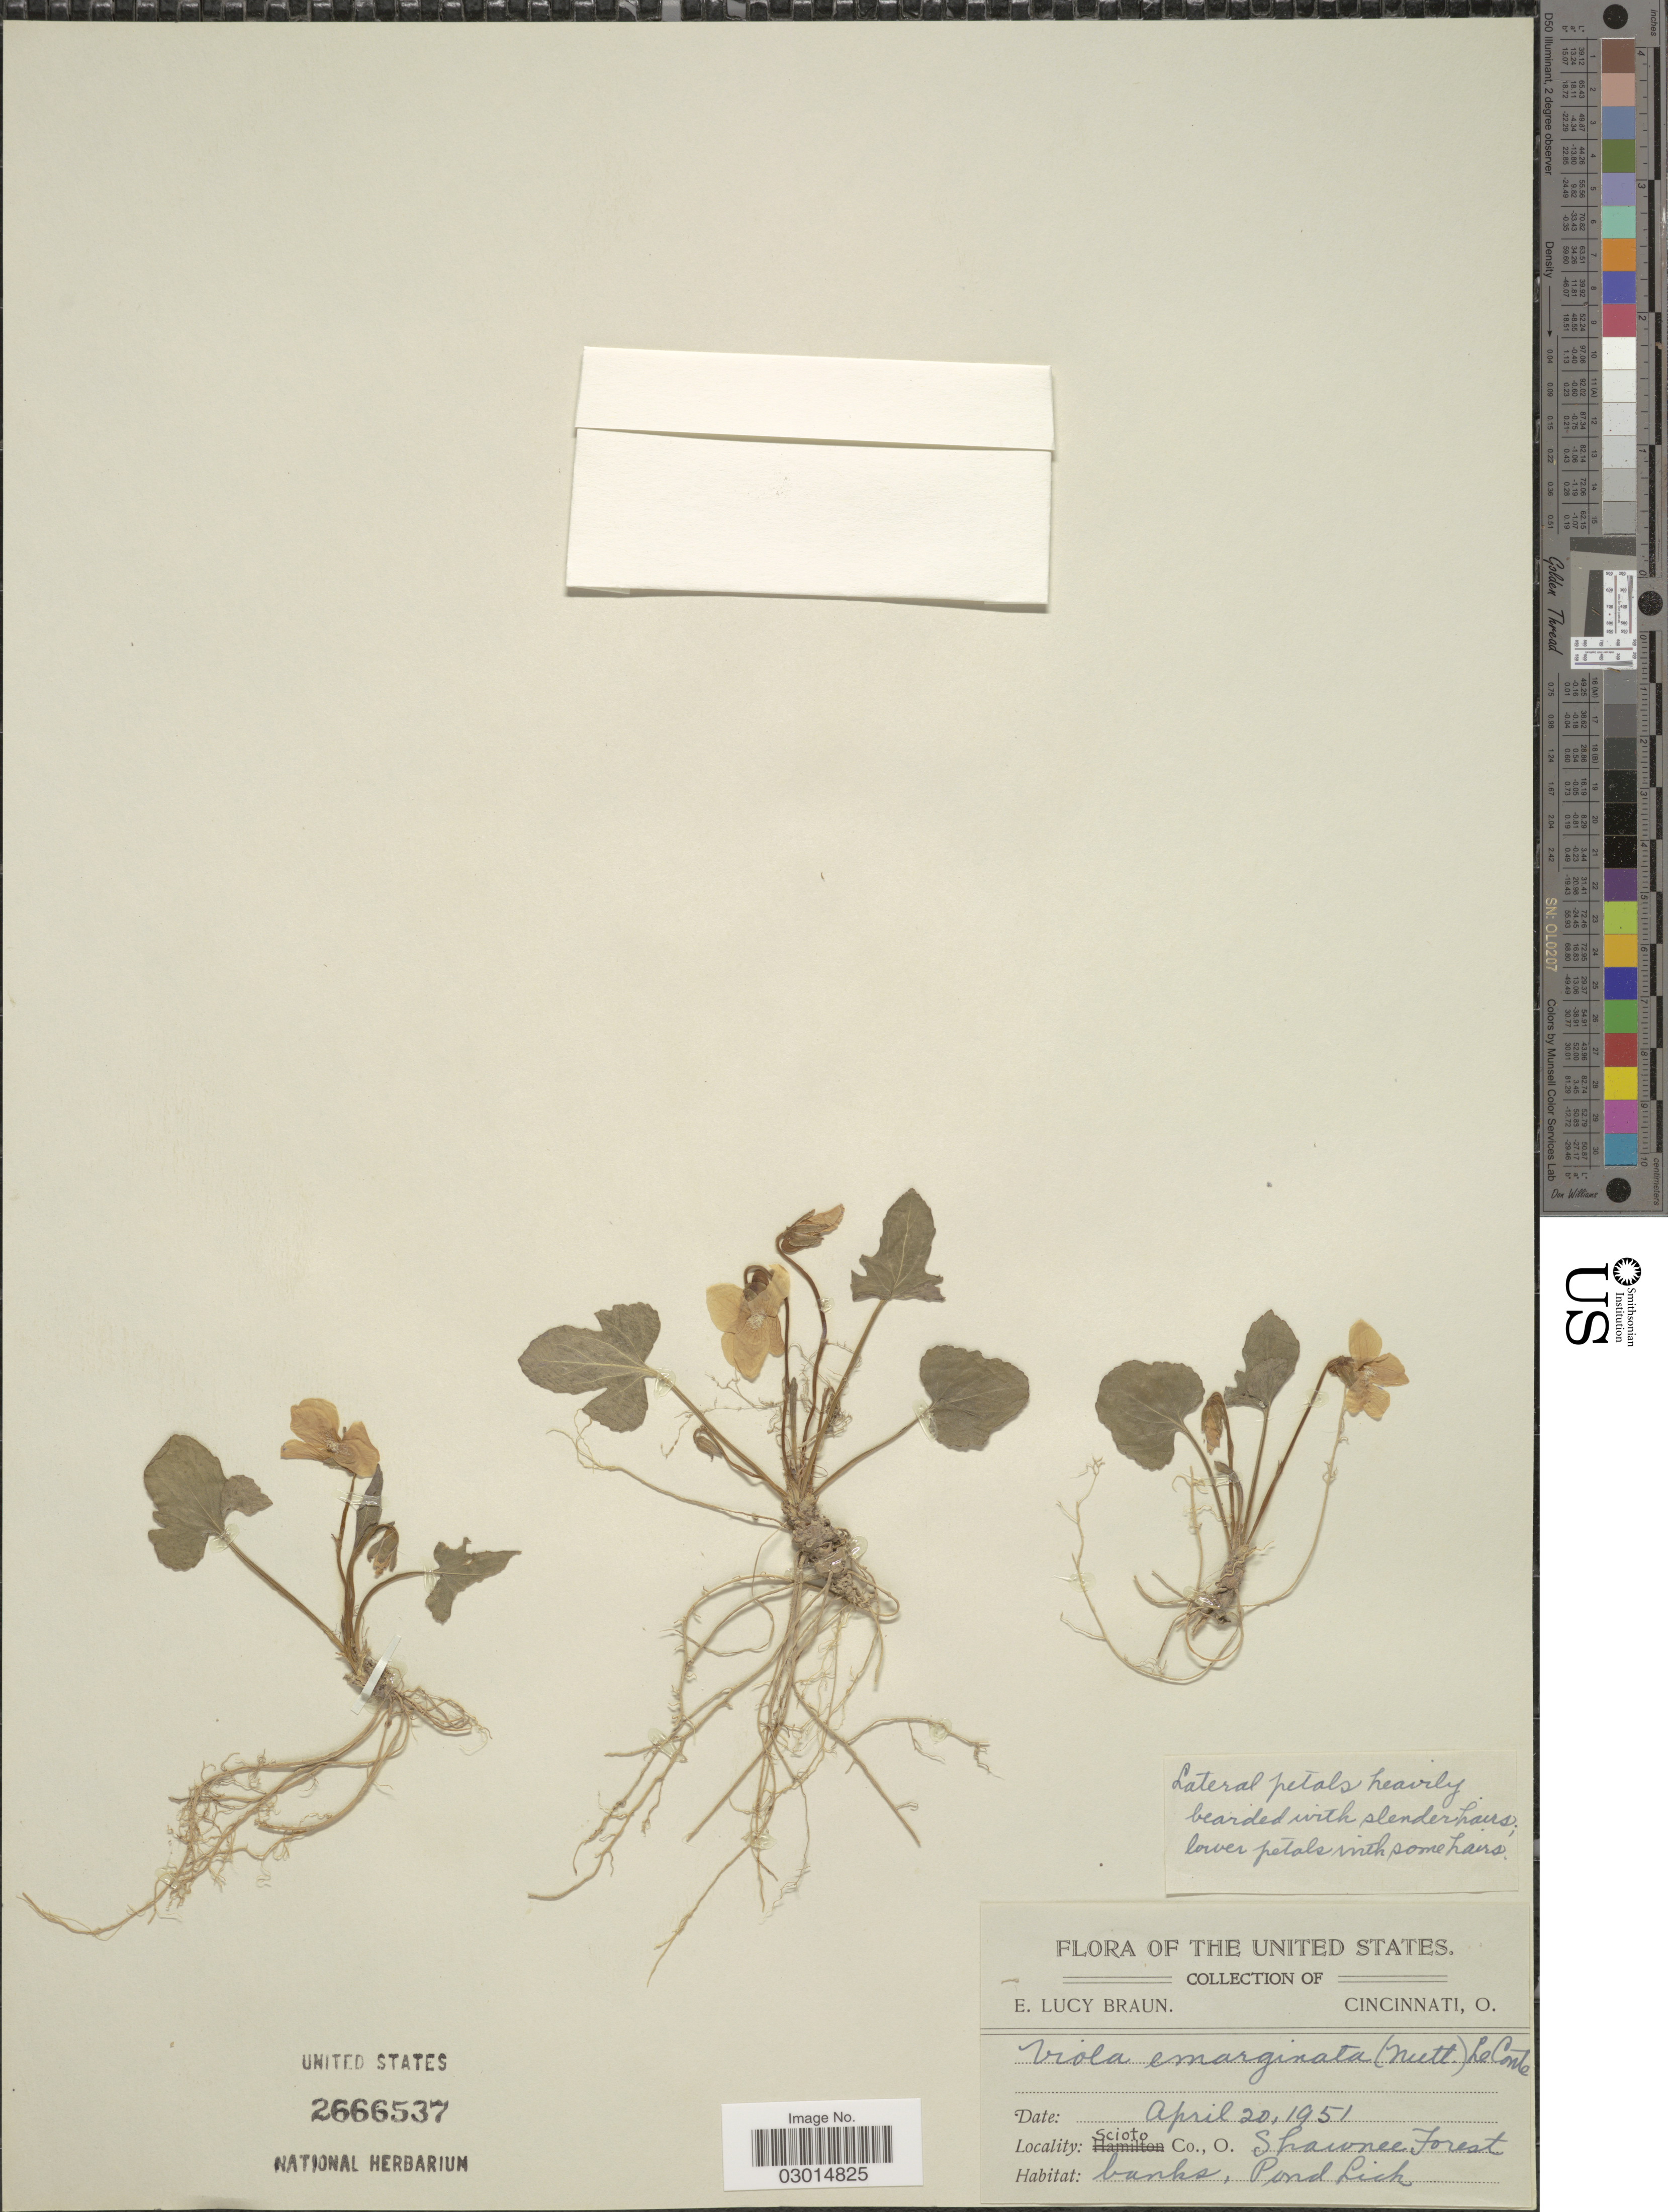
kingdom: Plantae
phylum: Tracheophyta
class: Magnoliopsida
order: Malpighiales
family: Violaceae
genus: Viola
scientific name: Viola emarginata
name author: (Nutt.) LeConte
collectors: E. L. Braun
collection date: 1951-04-20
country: United States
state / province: Ohio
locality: Scioto Co. Shawnee Forest.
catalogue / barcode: US 2666537